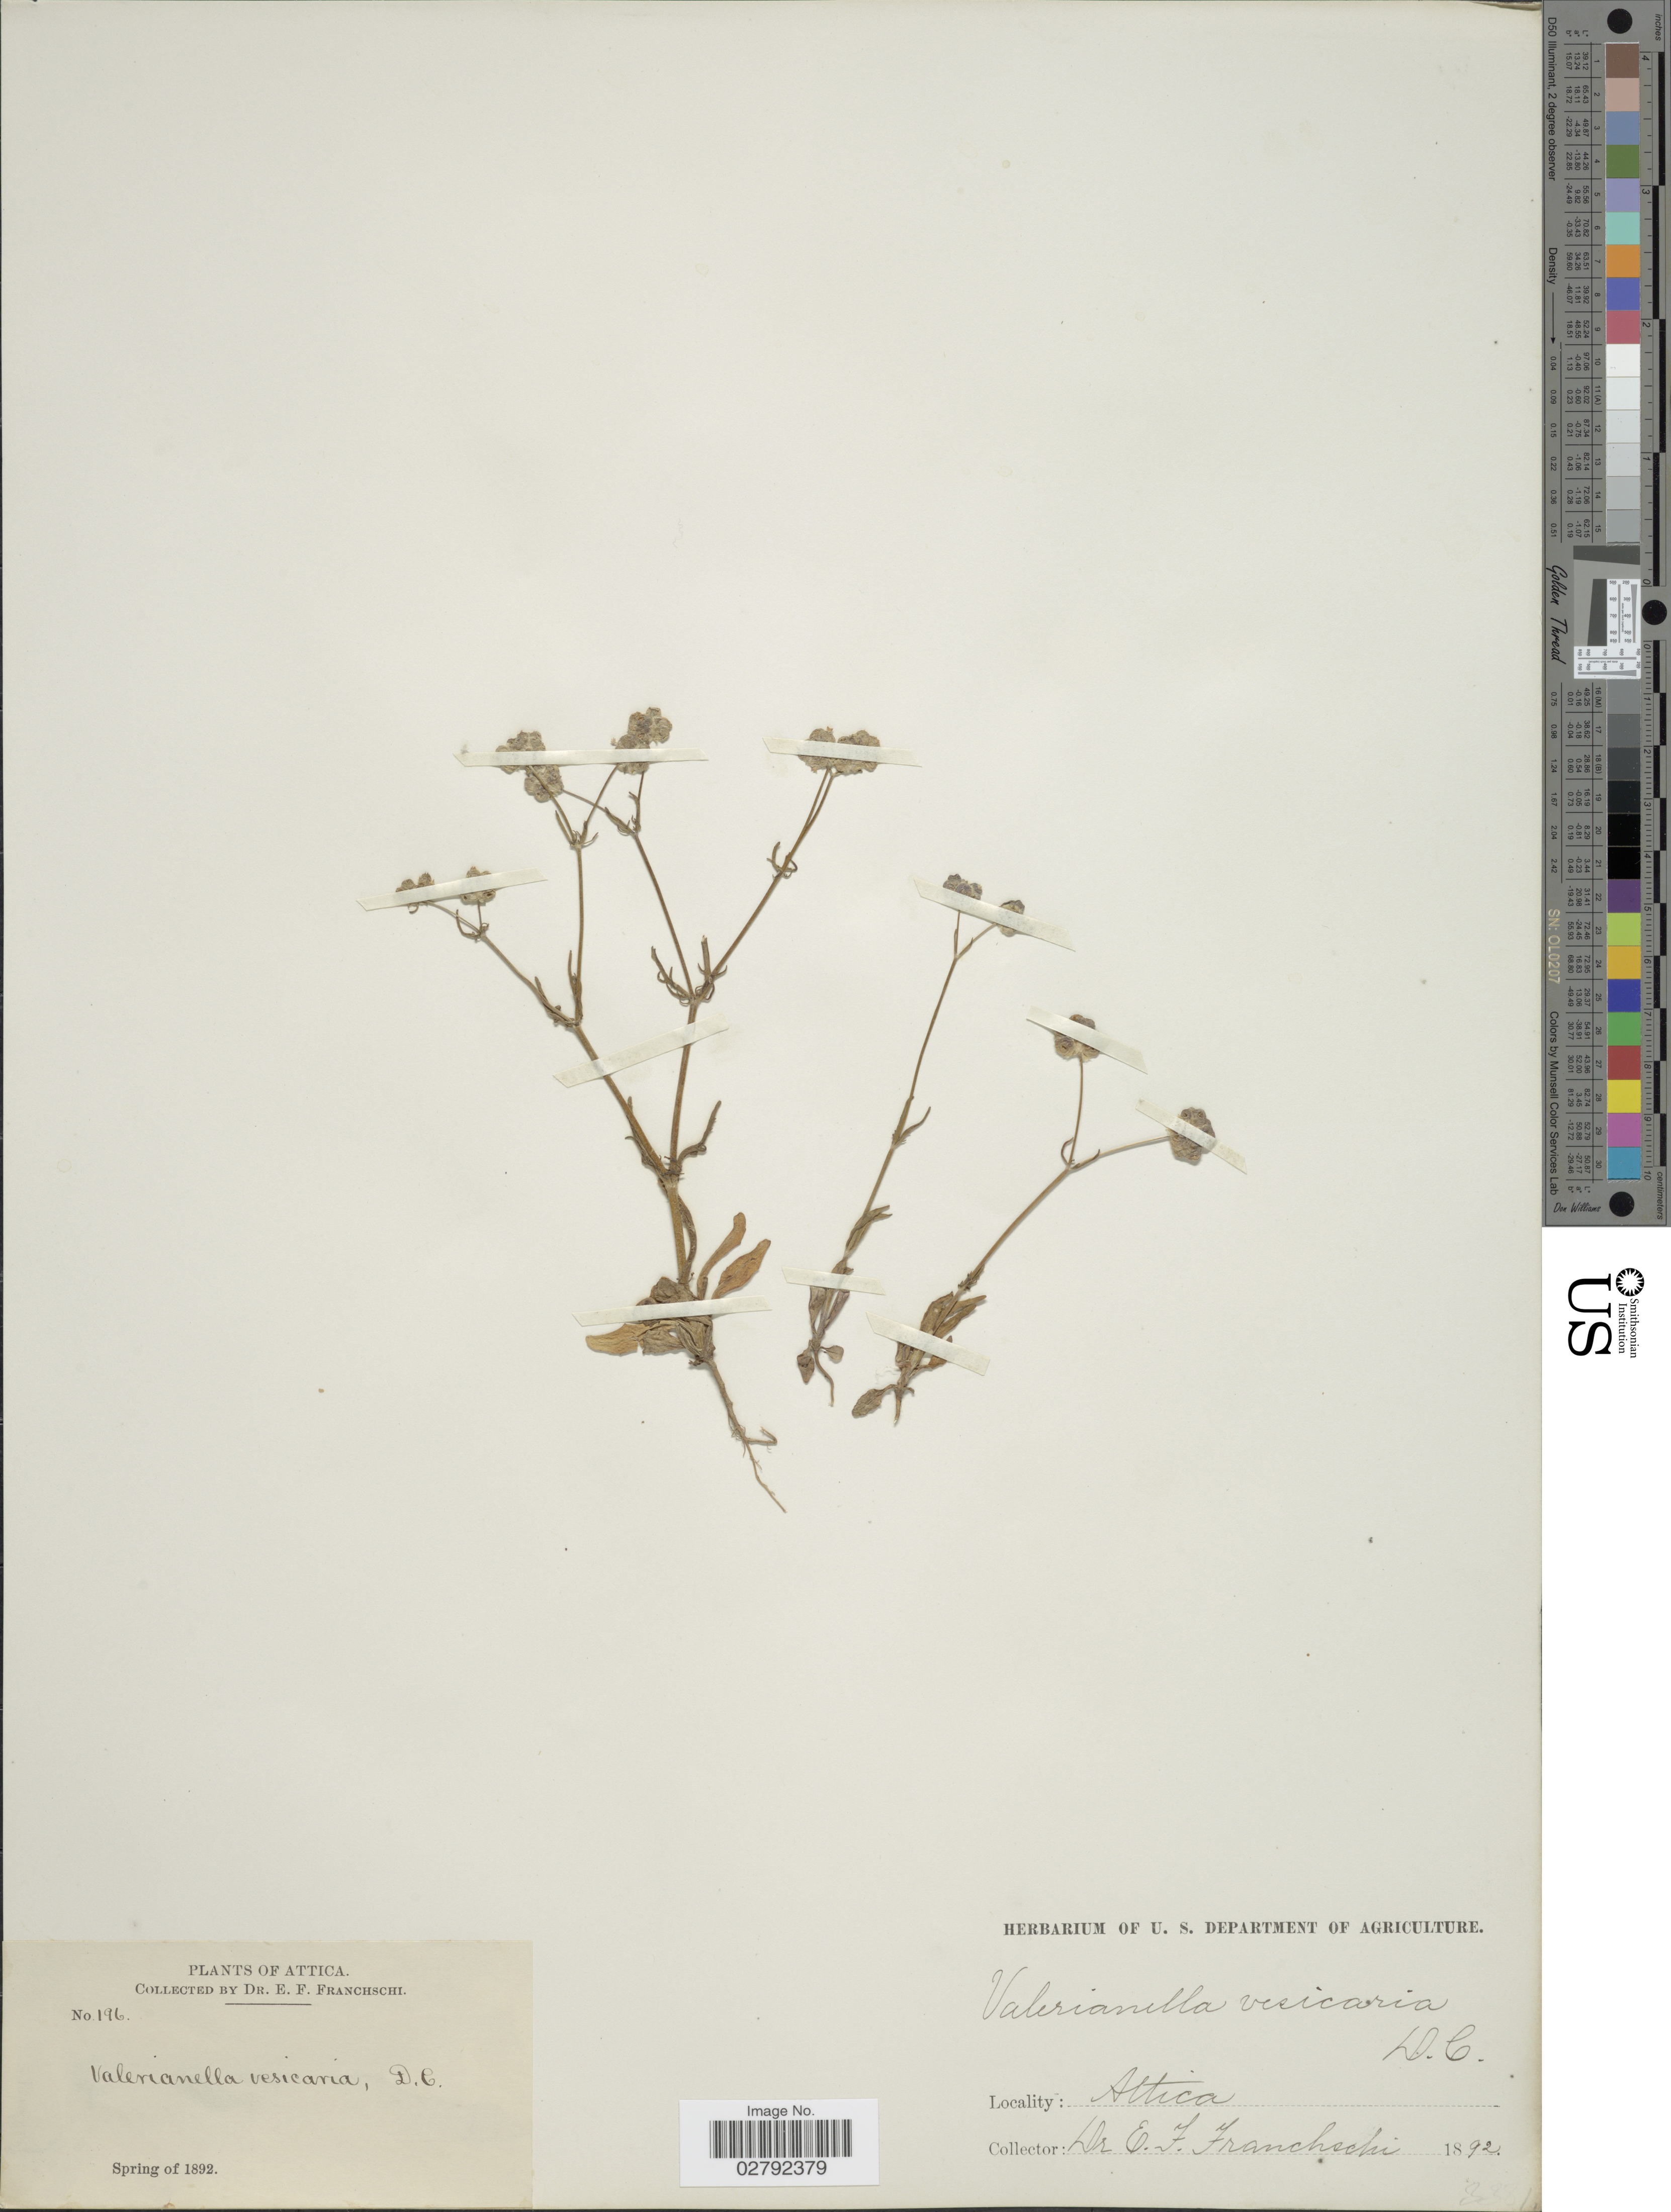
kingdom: Plantae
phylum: Tracheophyta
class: Magnoliopsida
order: Dipsacales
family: Caprifoliaceae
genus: Valerianella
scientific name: Valerianella vesicaria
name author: (L.) Moench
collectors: E. Franchschi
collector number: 196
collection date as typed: Spring of 1892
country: Greece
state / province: Attica